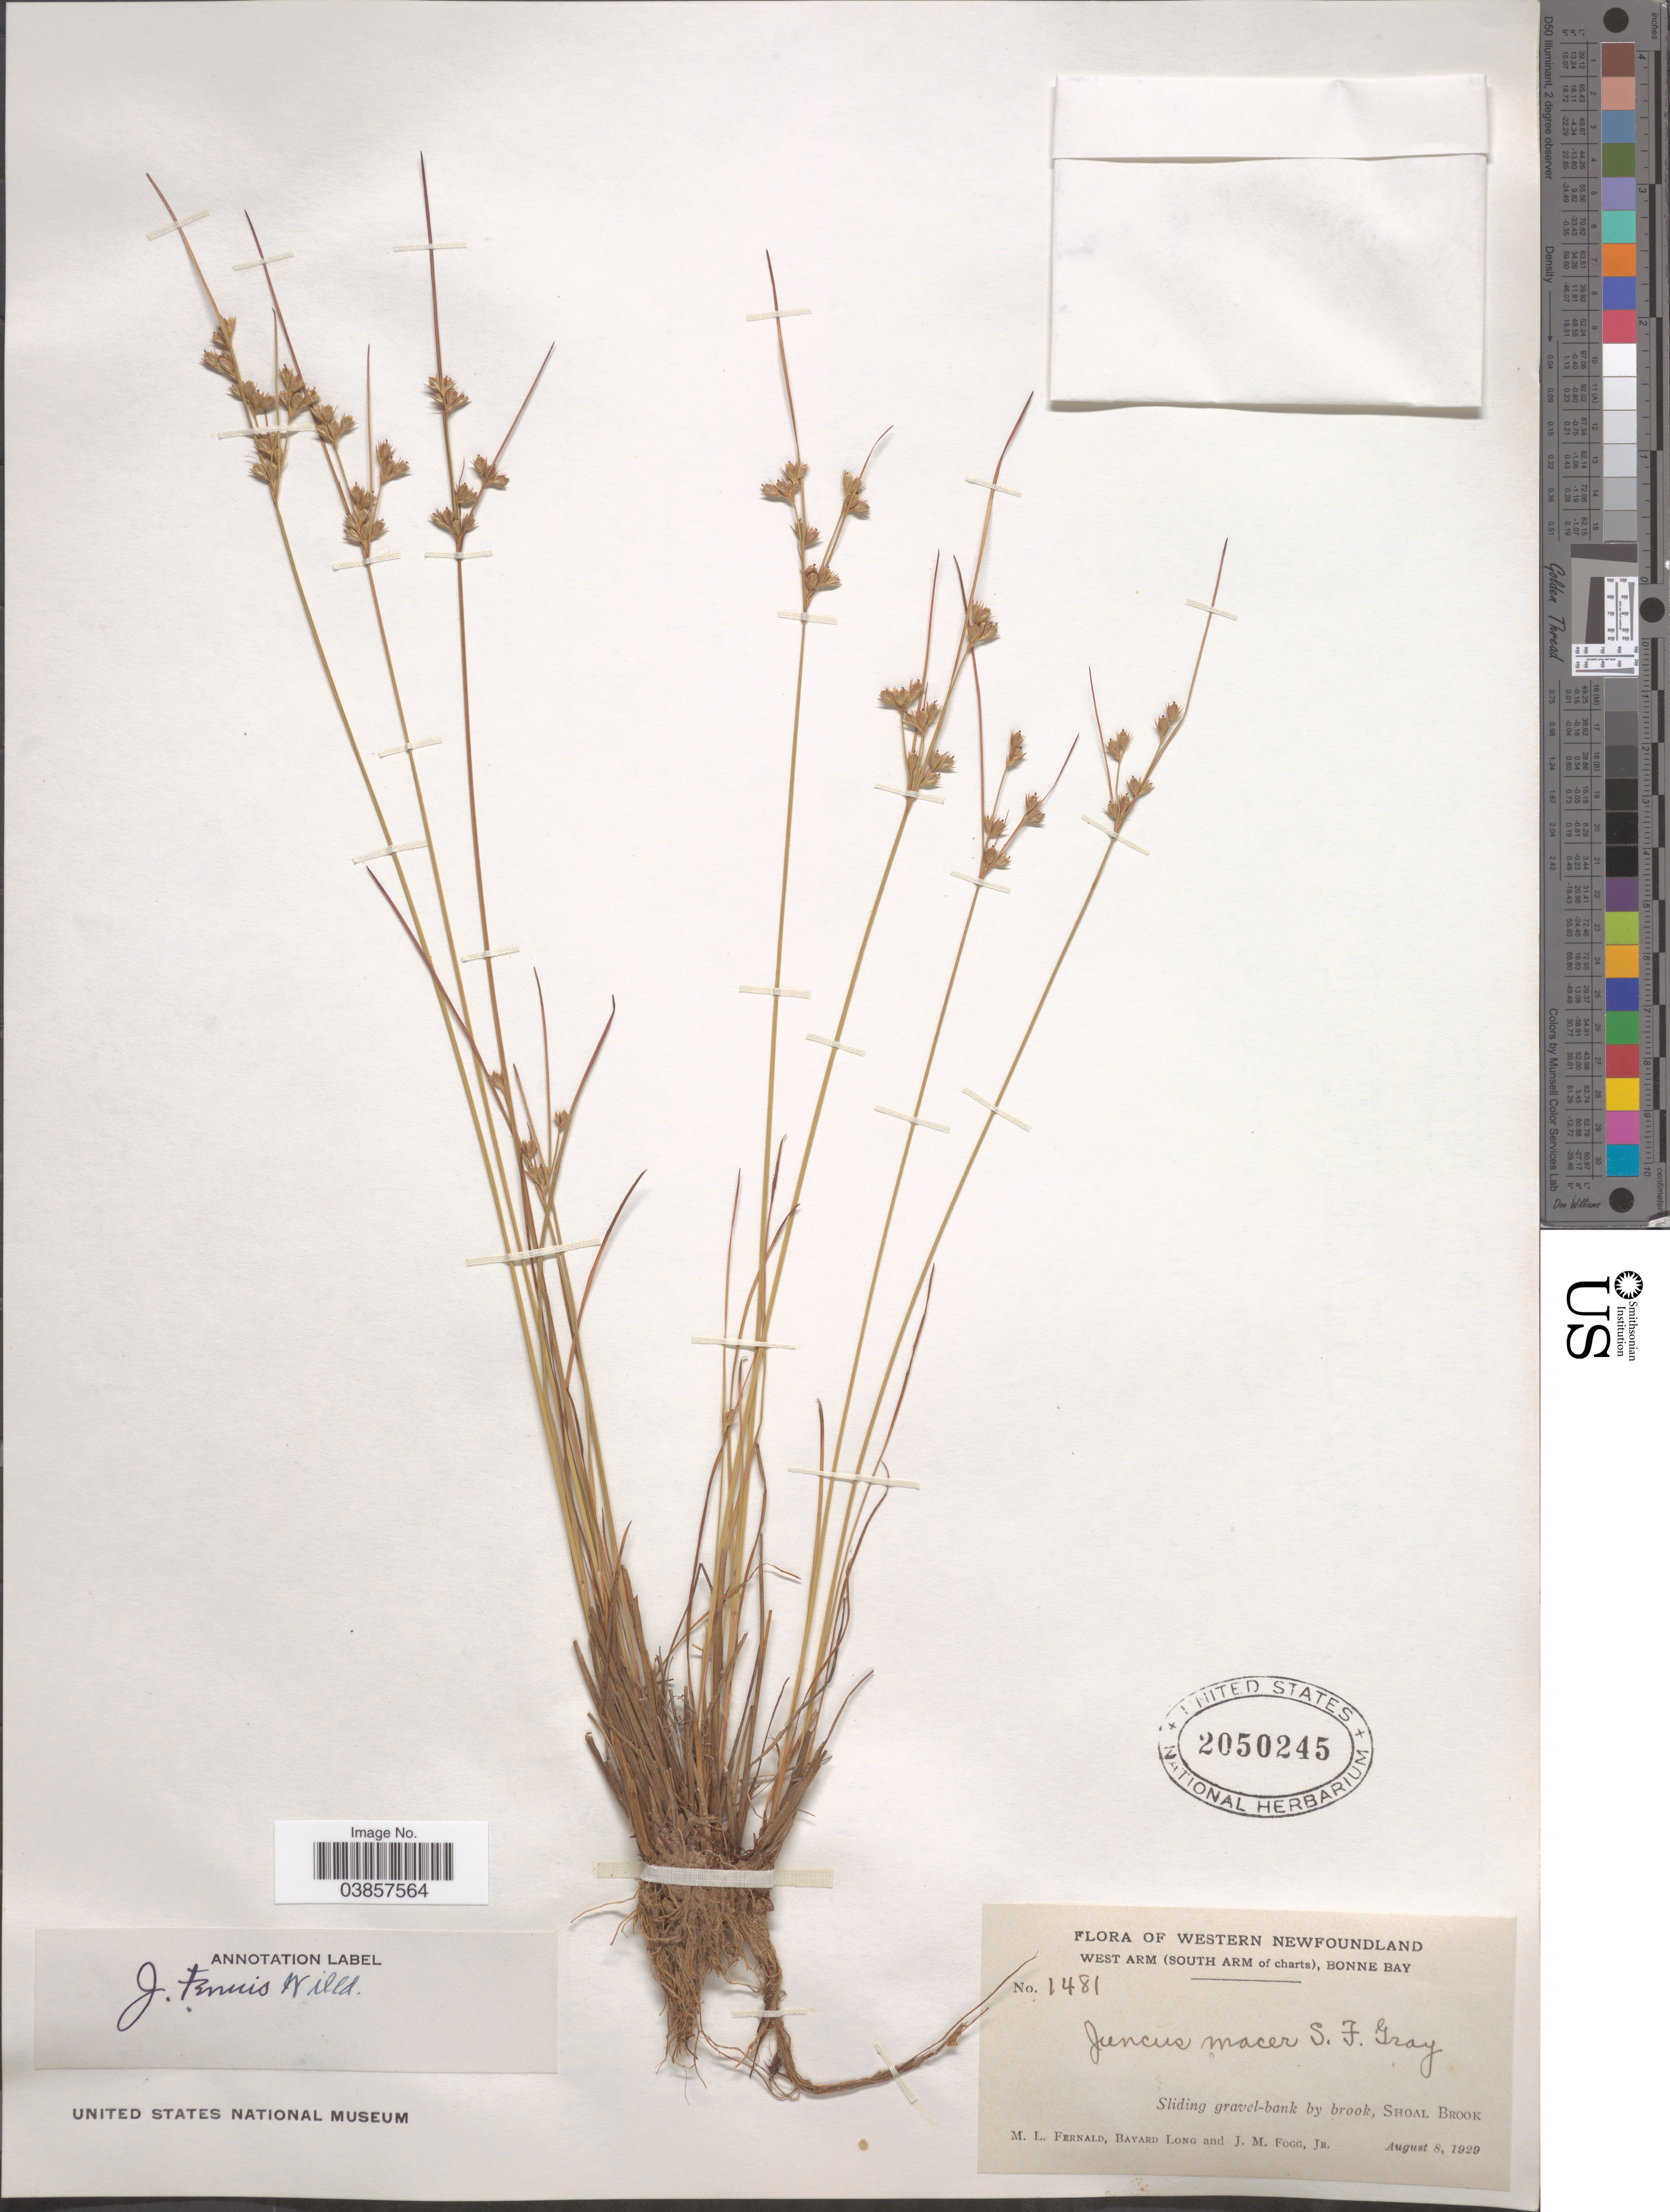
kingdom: Plantae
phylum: Tracheophyta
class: Liliopsida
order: Poales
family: Juncaceae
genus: Juncus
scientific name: Juncus tenuis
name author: Willd.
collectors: M. L. Fernald, B. Long & J. Fogg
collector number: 1481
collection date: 1929-08-08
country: Canada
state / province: Newfoundland and Labrador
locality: Western Newfoundland. West Arm (South Arm of charts), Bonne Bay. Shoal Brook.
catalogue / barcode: US 2050245